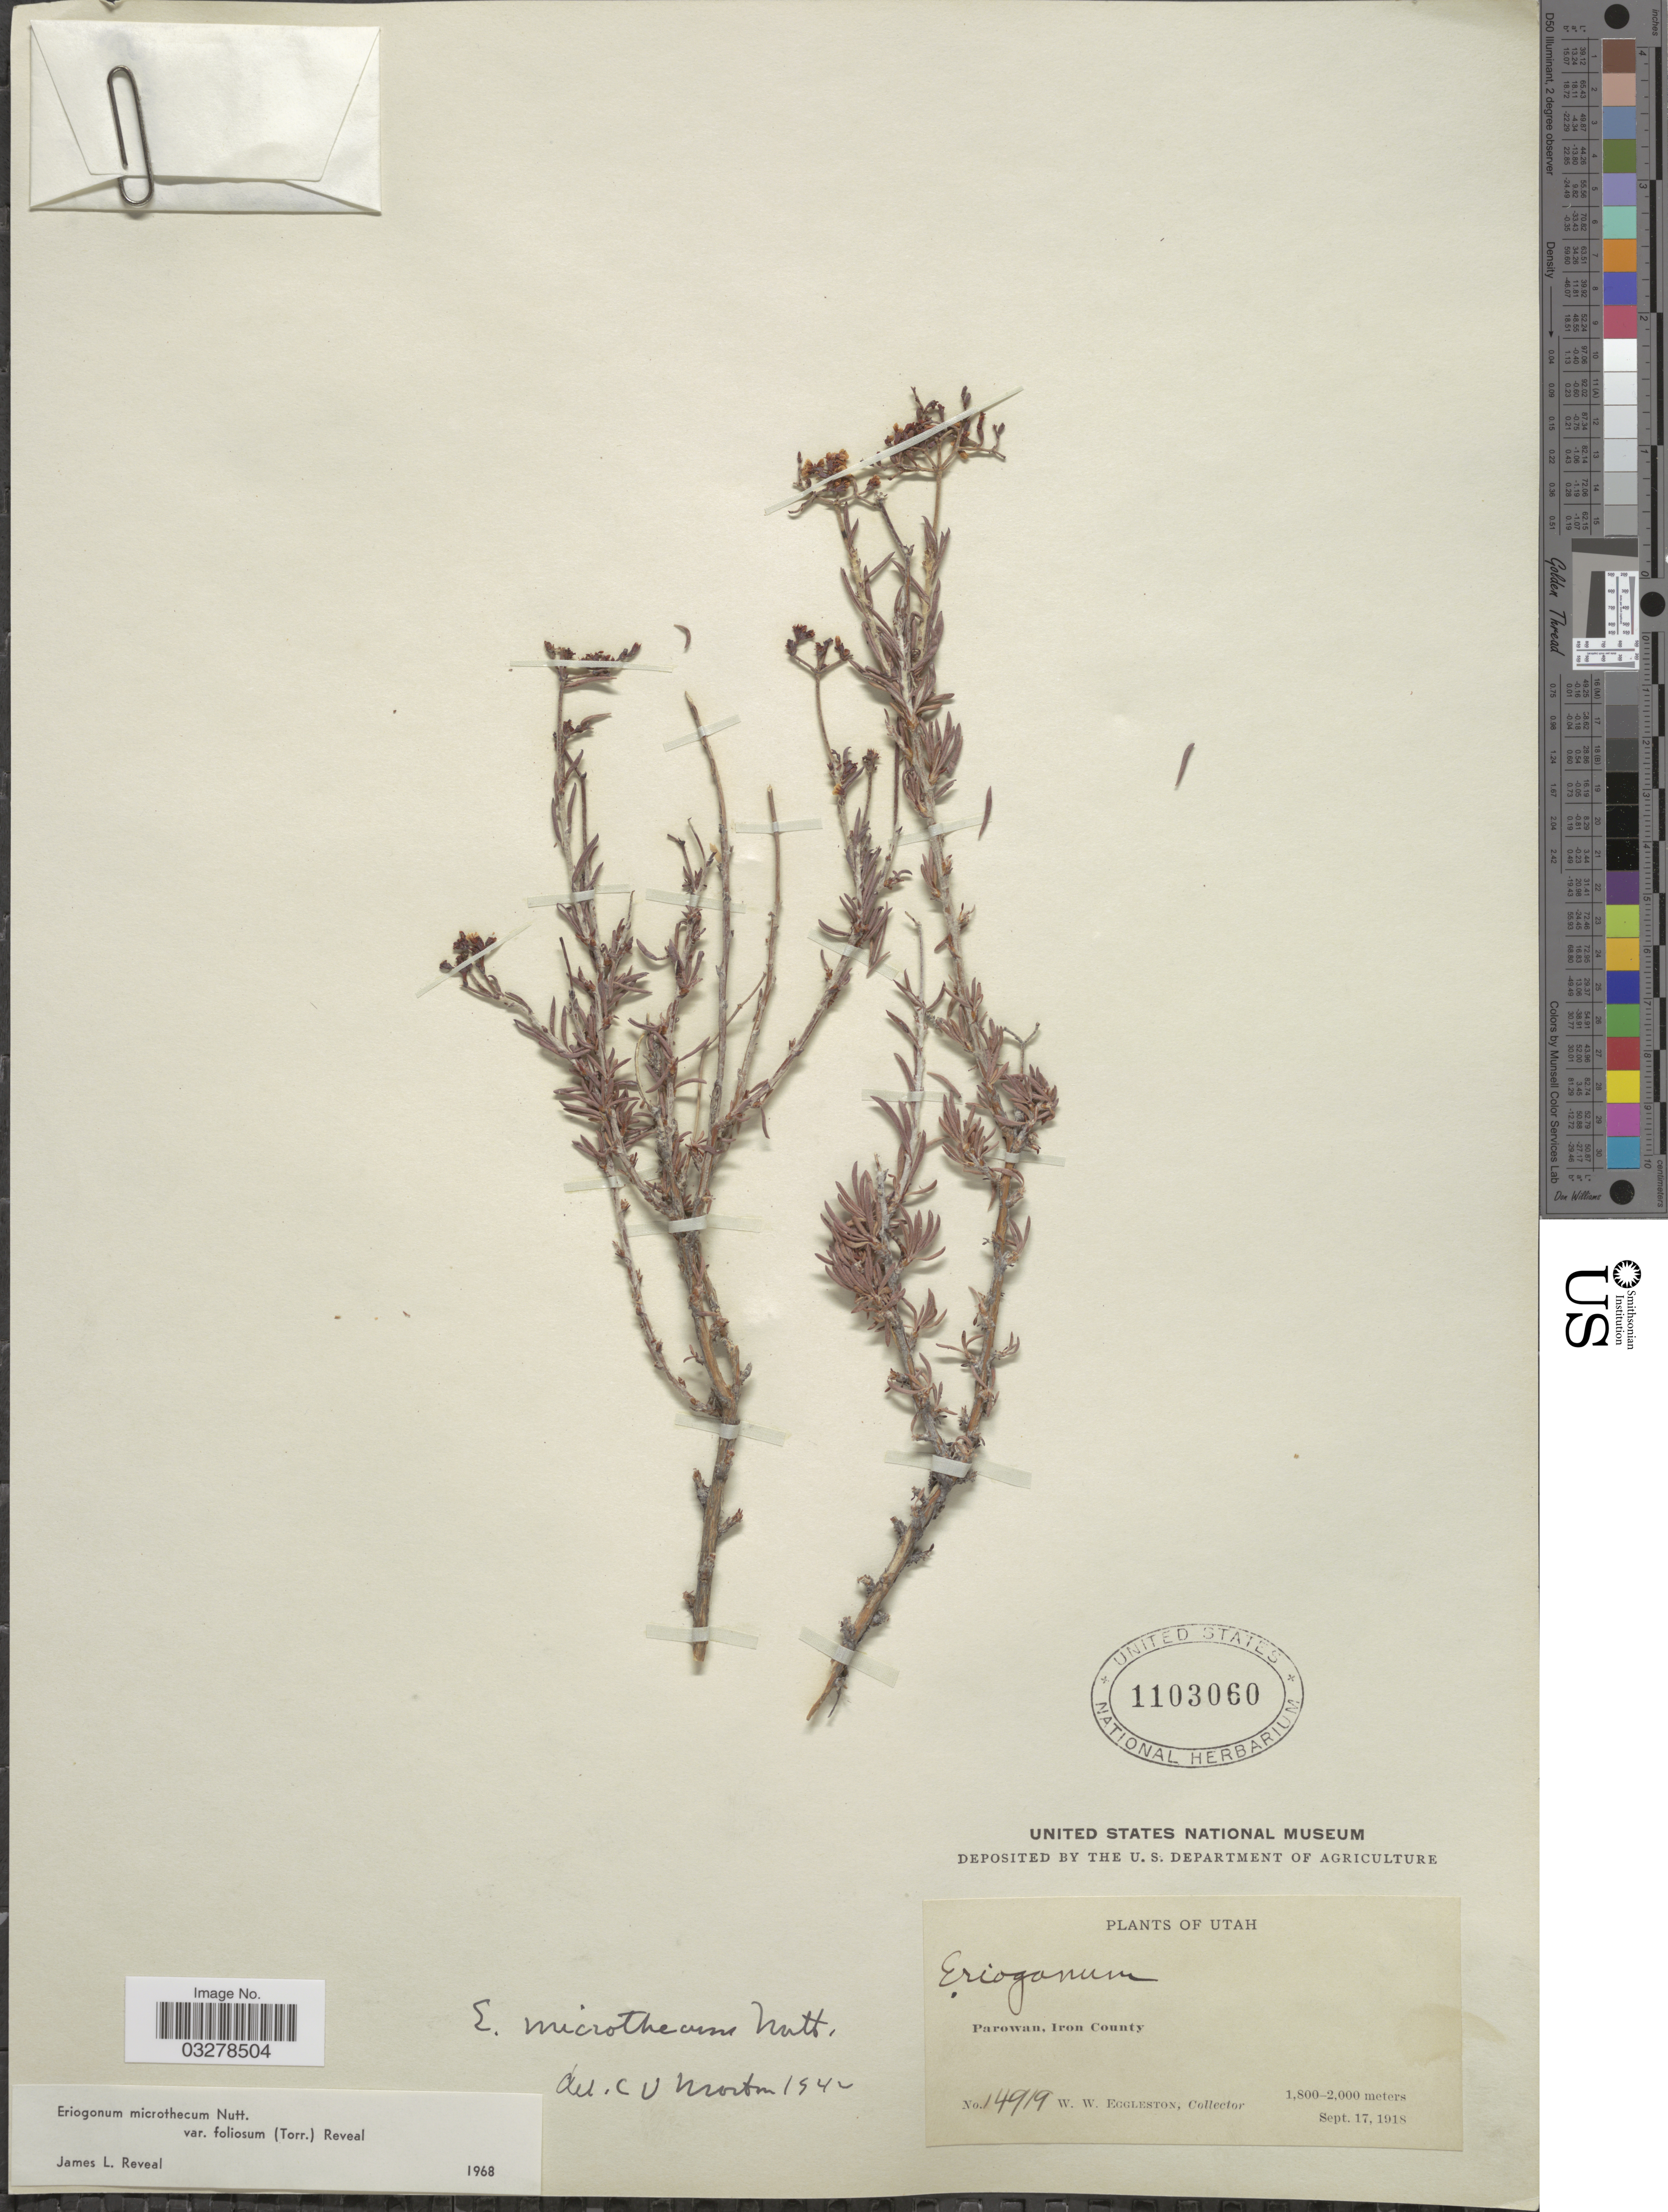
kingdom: Plantae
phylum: Tracheophyta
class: Magnoliopsida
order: Caryophyllales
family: Polygonaceae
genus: Eriogonum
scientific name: Eriogonum microtheca var. foliosum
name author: (Torr. & A. Gray) Reveal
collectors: W. W. Eggleston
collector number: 14919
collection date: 1918-09-17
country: United States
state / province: Utah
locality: Parowan, Iron County.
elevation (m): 1800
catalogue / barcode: US 1103060